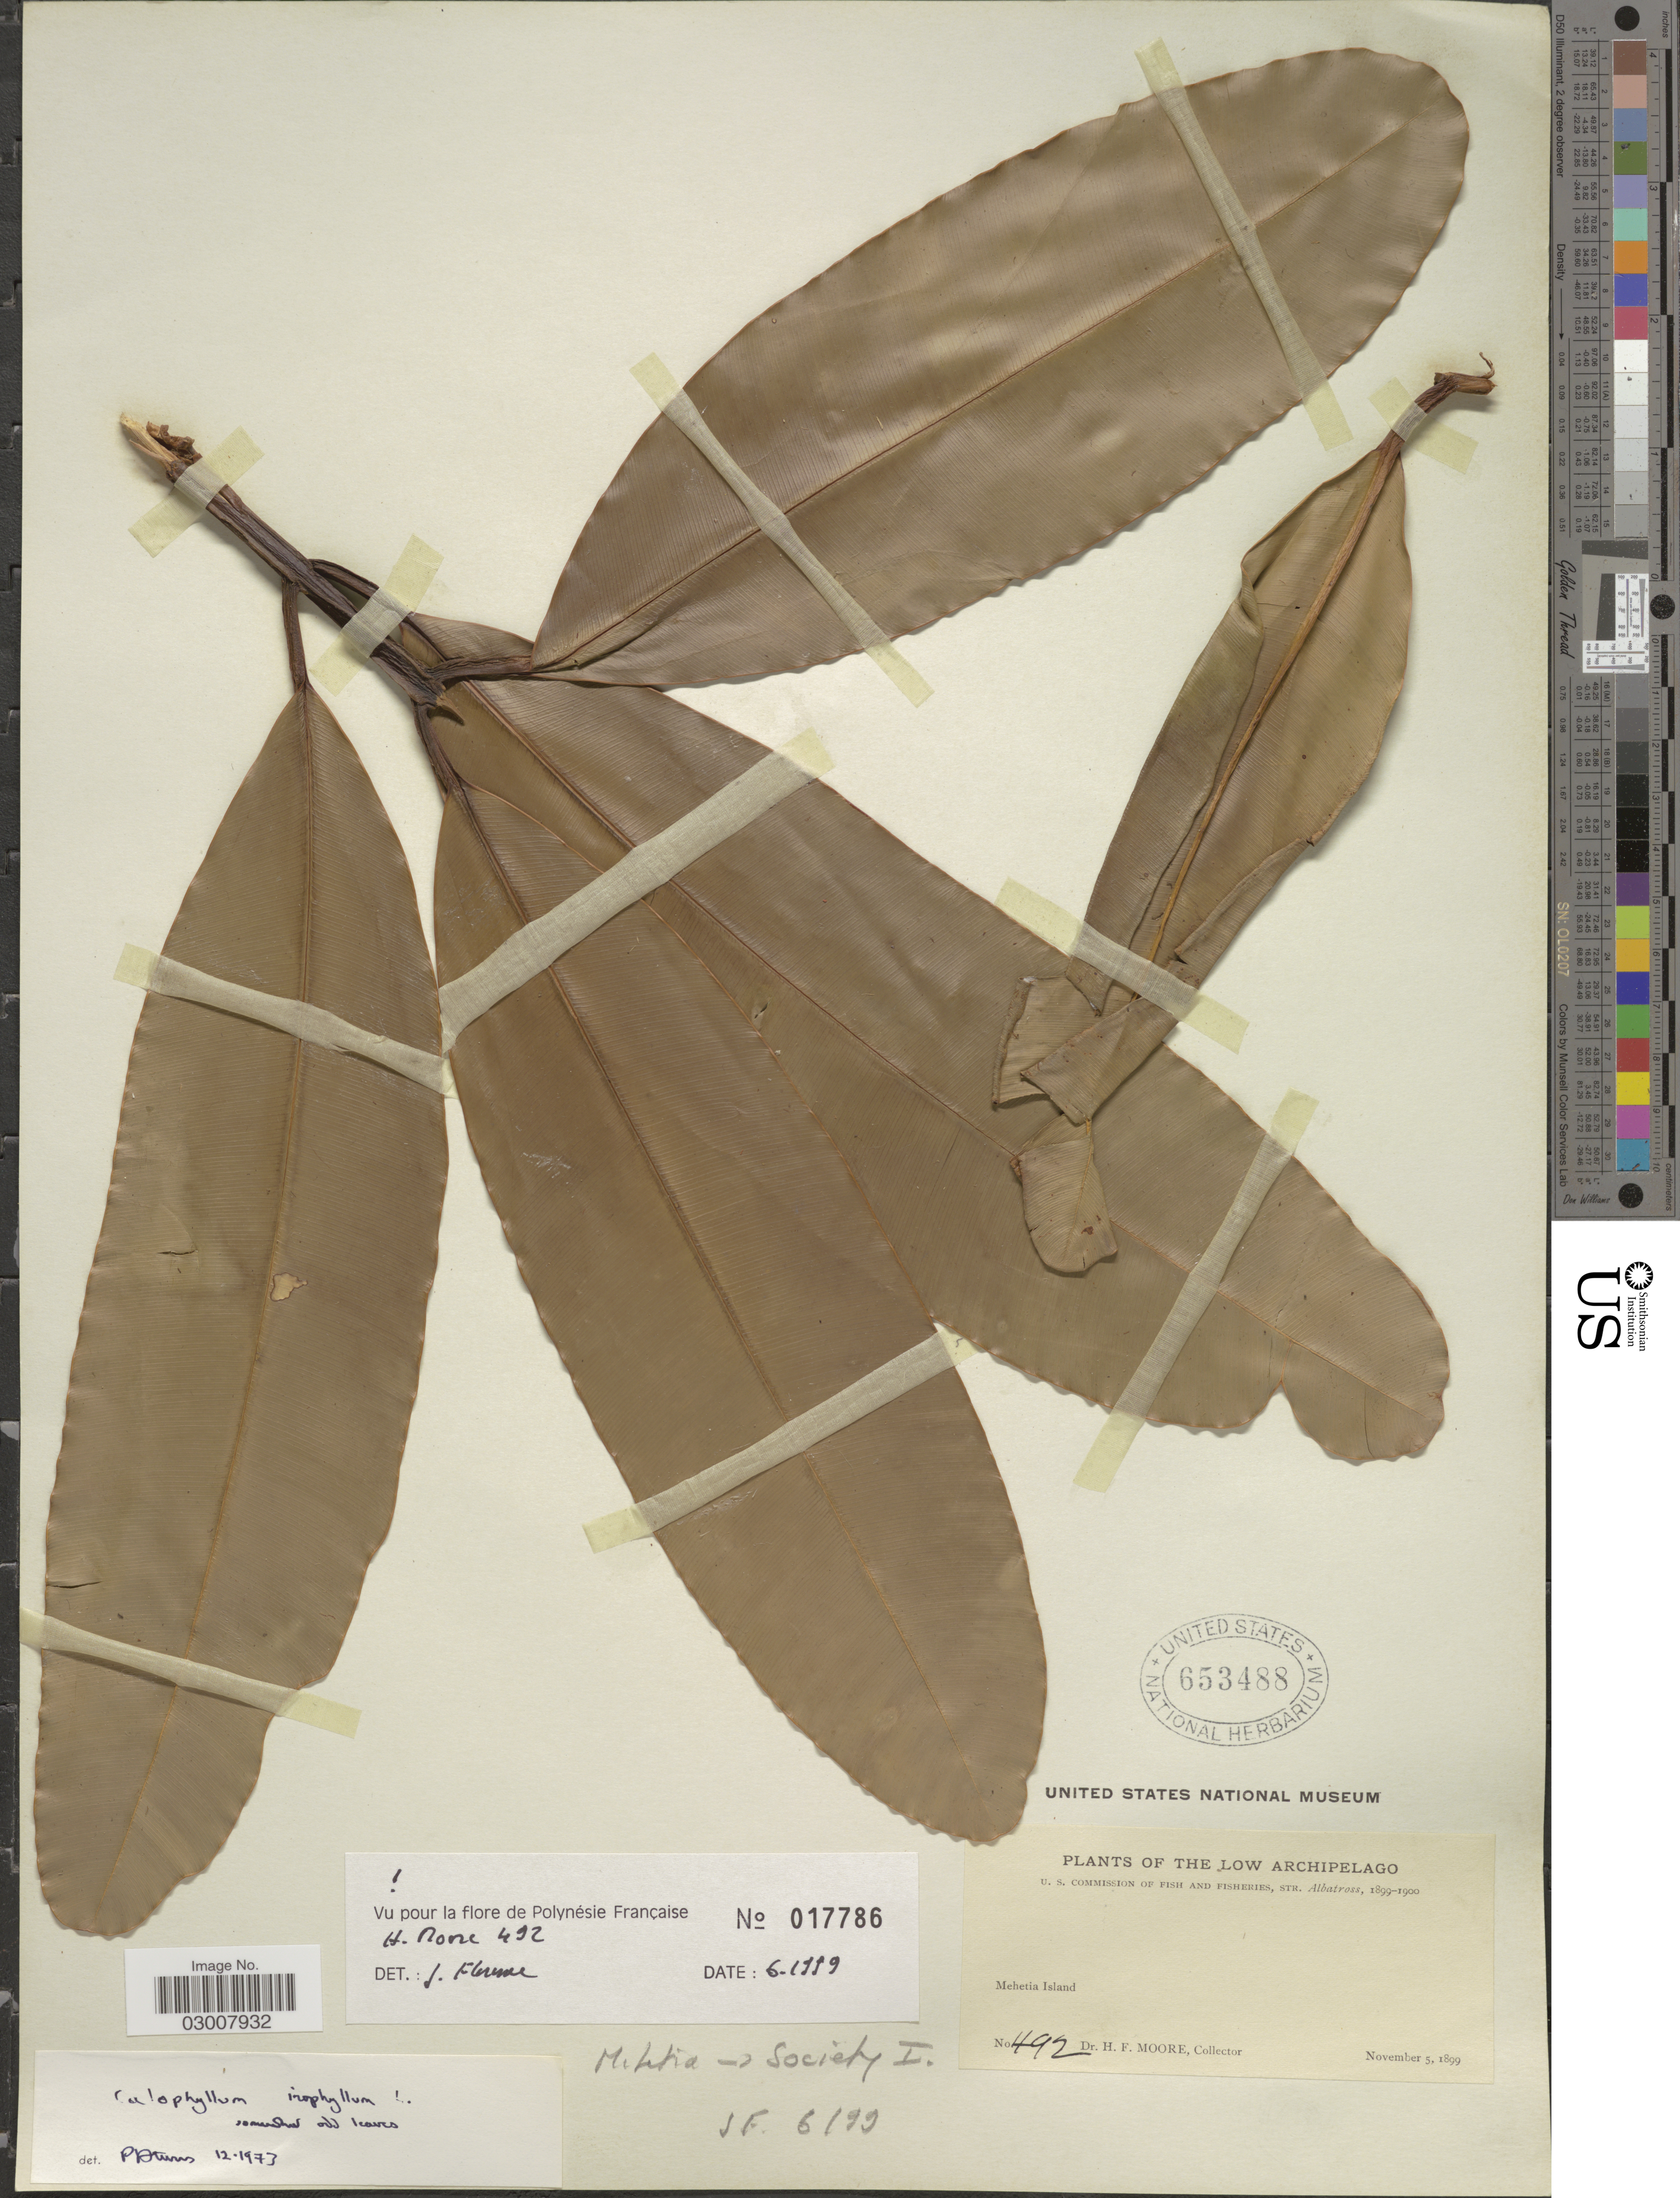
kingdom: Plantae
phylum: Tracheophyta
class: Magnoliopsida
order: Malpighiales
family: Calophyllaceae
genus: Calophyllum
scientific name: Calophyllum inophyllum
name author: L.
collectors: H. F. Moore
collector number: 492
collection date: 1899-11-05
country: French Polynesia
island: Mehetia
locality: Mehetia Island. Society I.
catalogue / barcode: US 653488